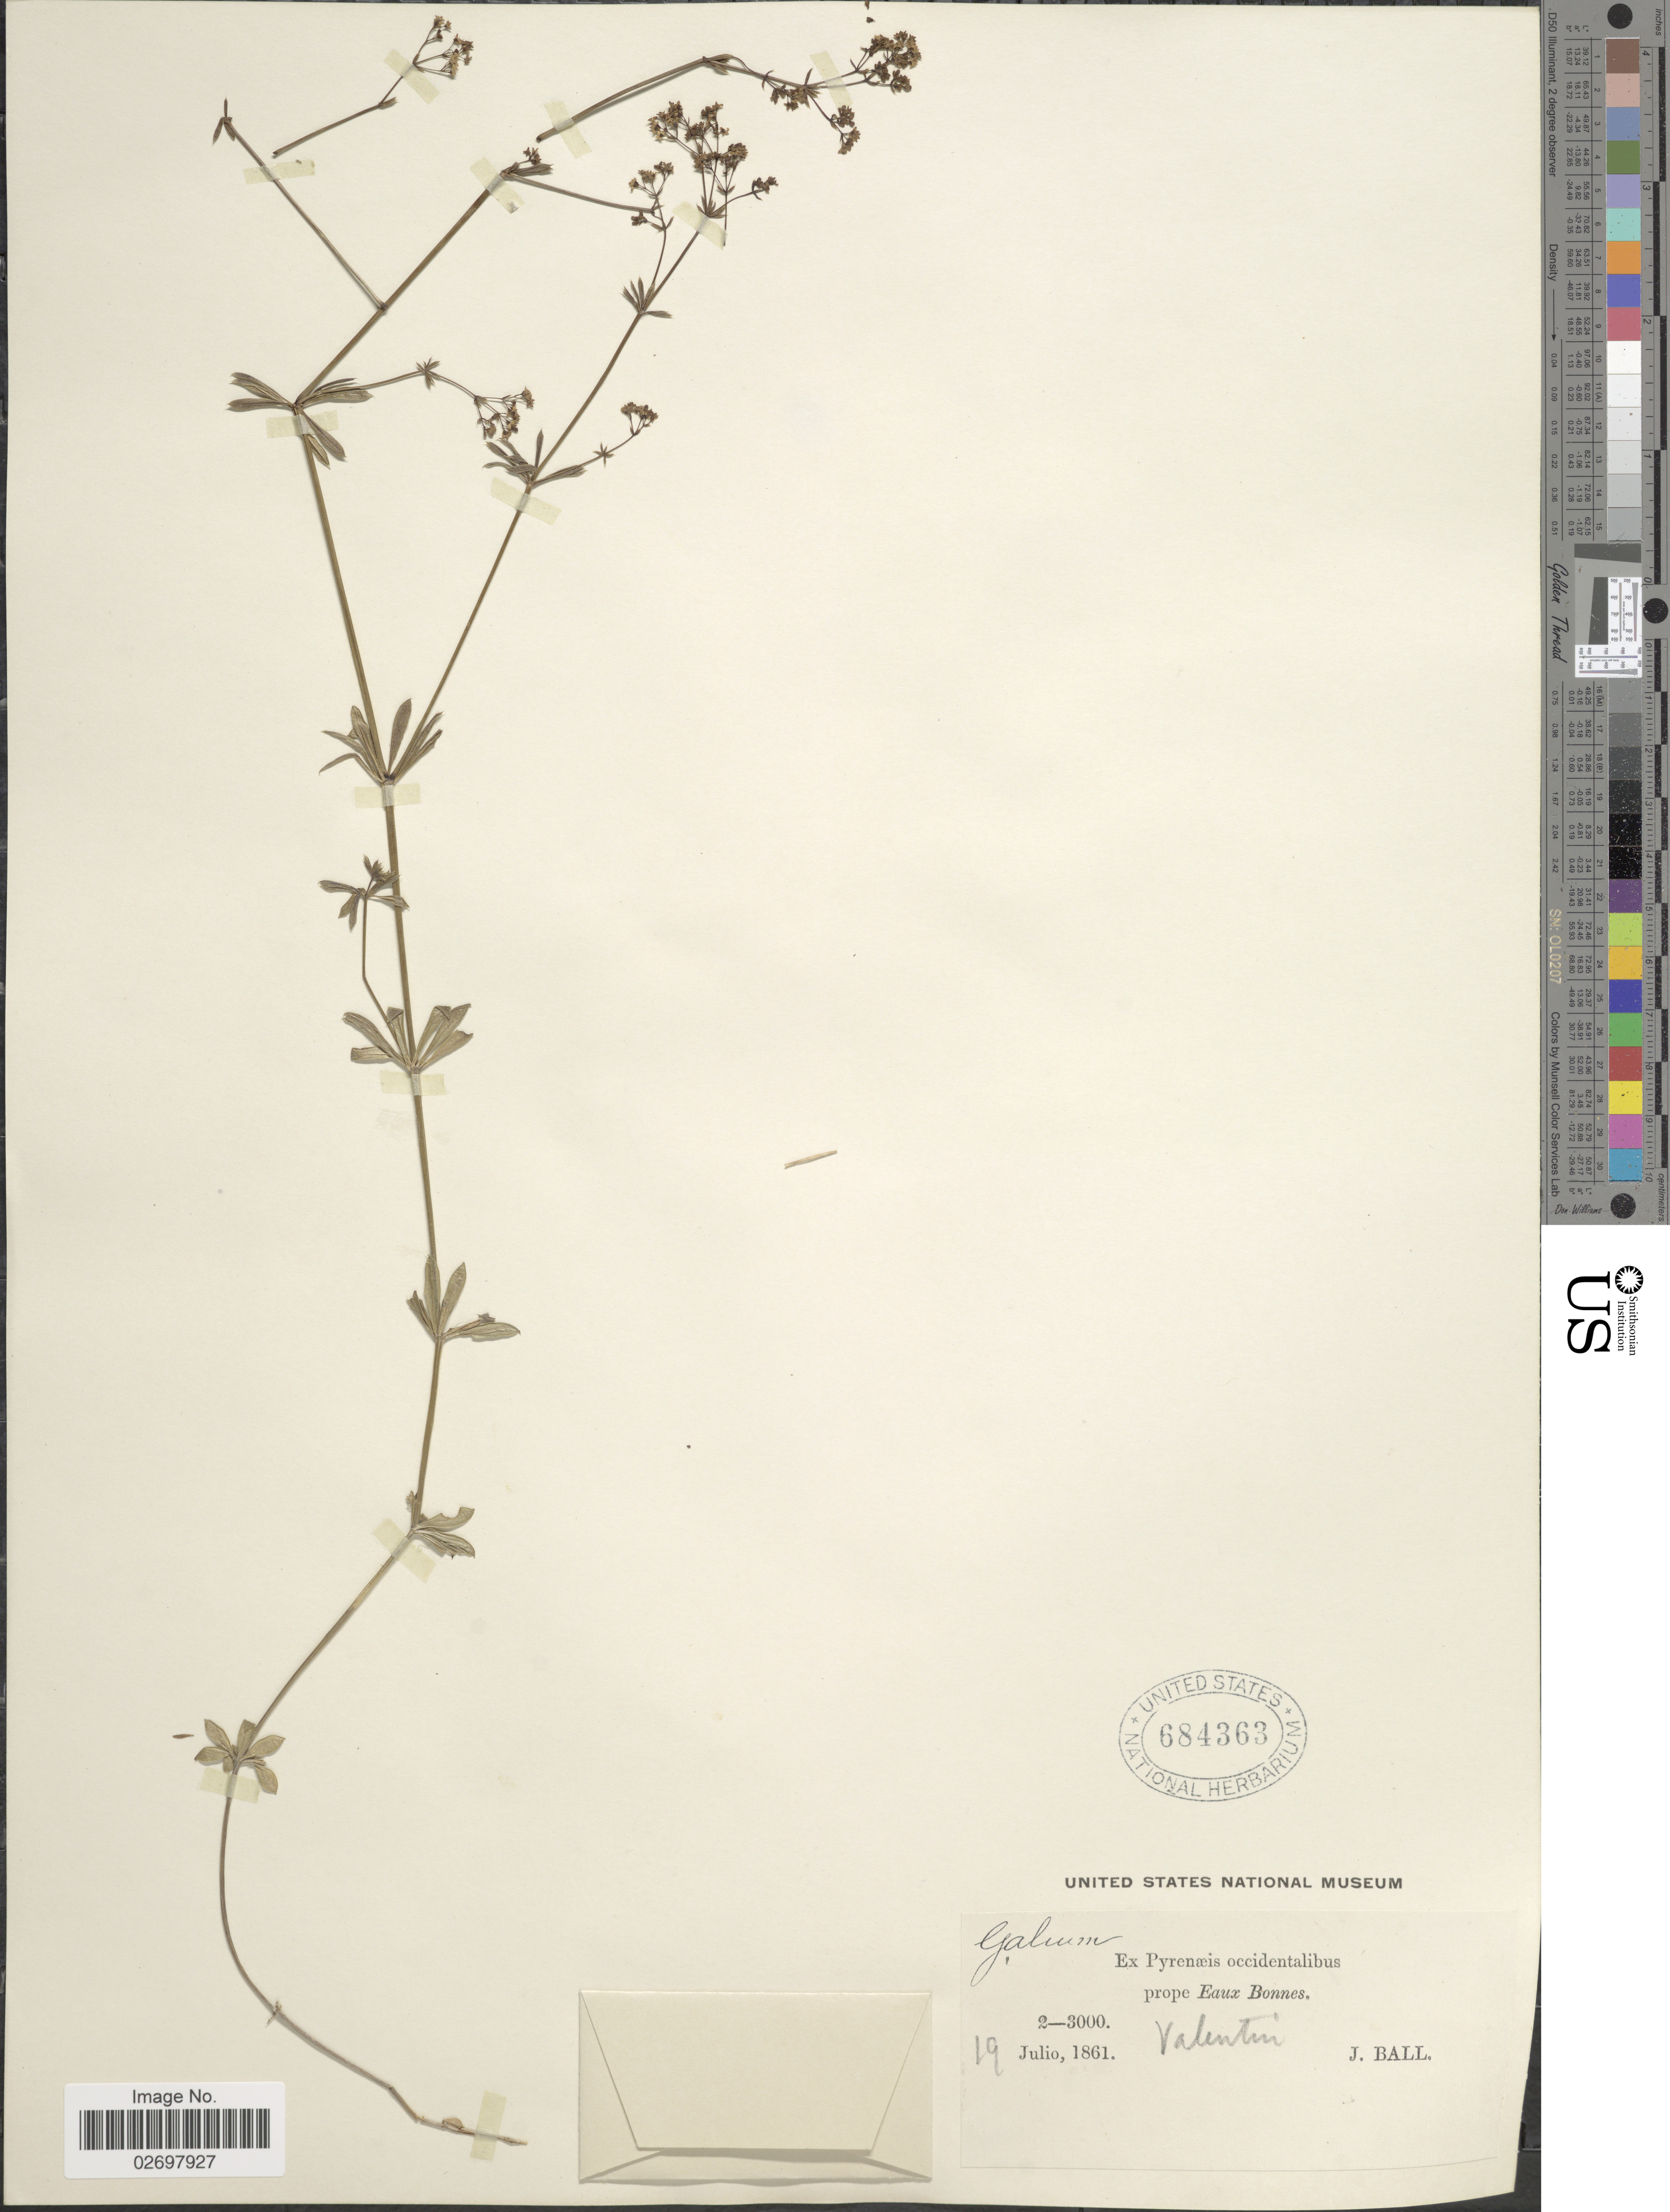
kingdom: Plantae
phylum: Tracheophyta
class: Magnoliopsida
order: Gentianales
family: Rubiaceae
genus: Galium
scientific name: Galium sp.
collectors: J. Ball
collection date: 1861-07-19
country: France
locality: Ex Pyrenaeis occidentalibus prope Eaux Bonnes, Vallentin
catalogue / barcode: US 684363